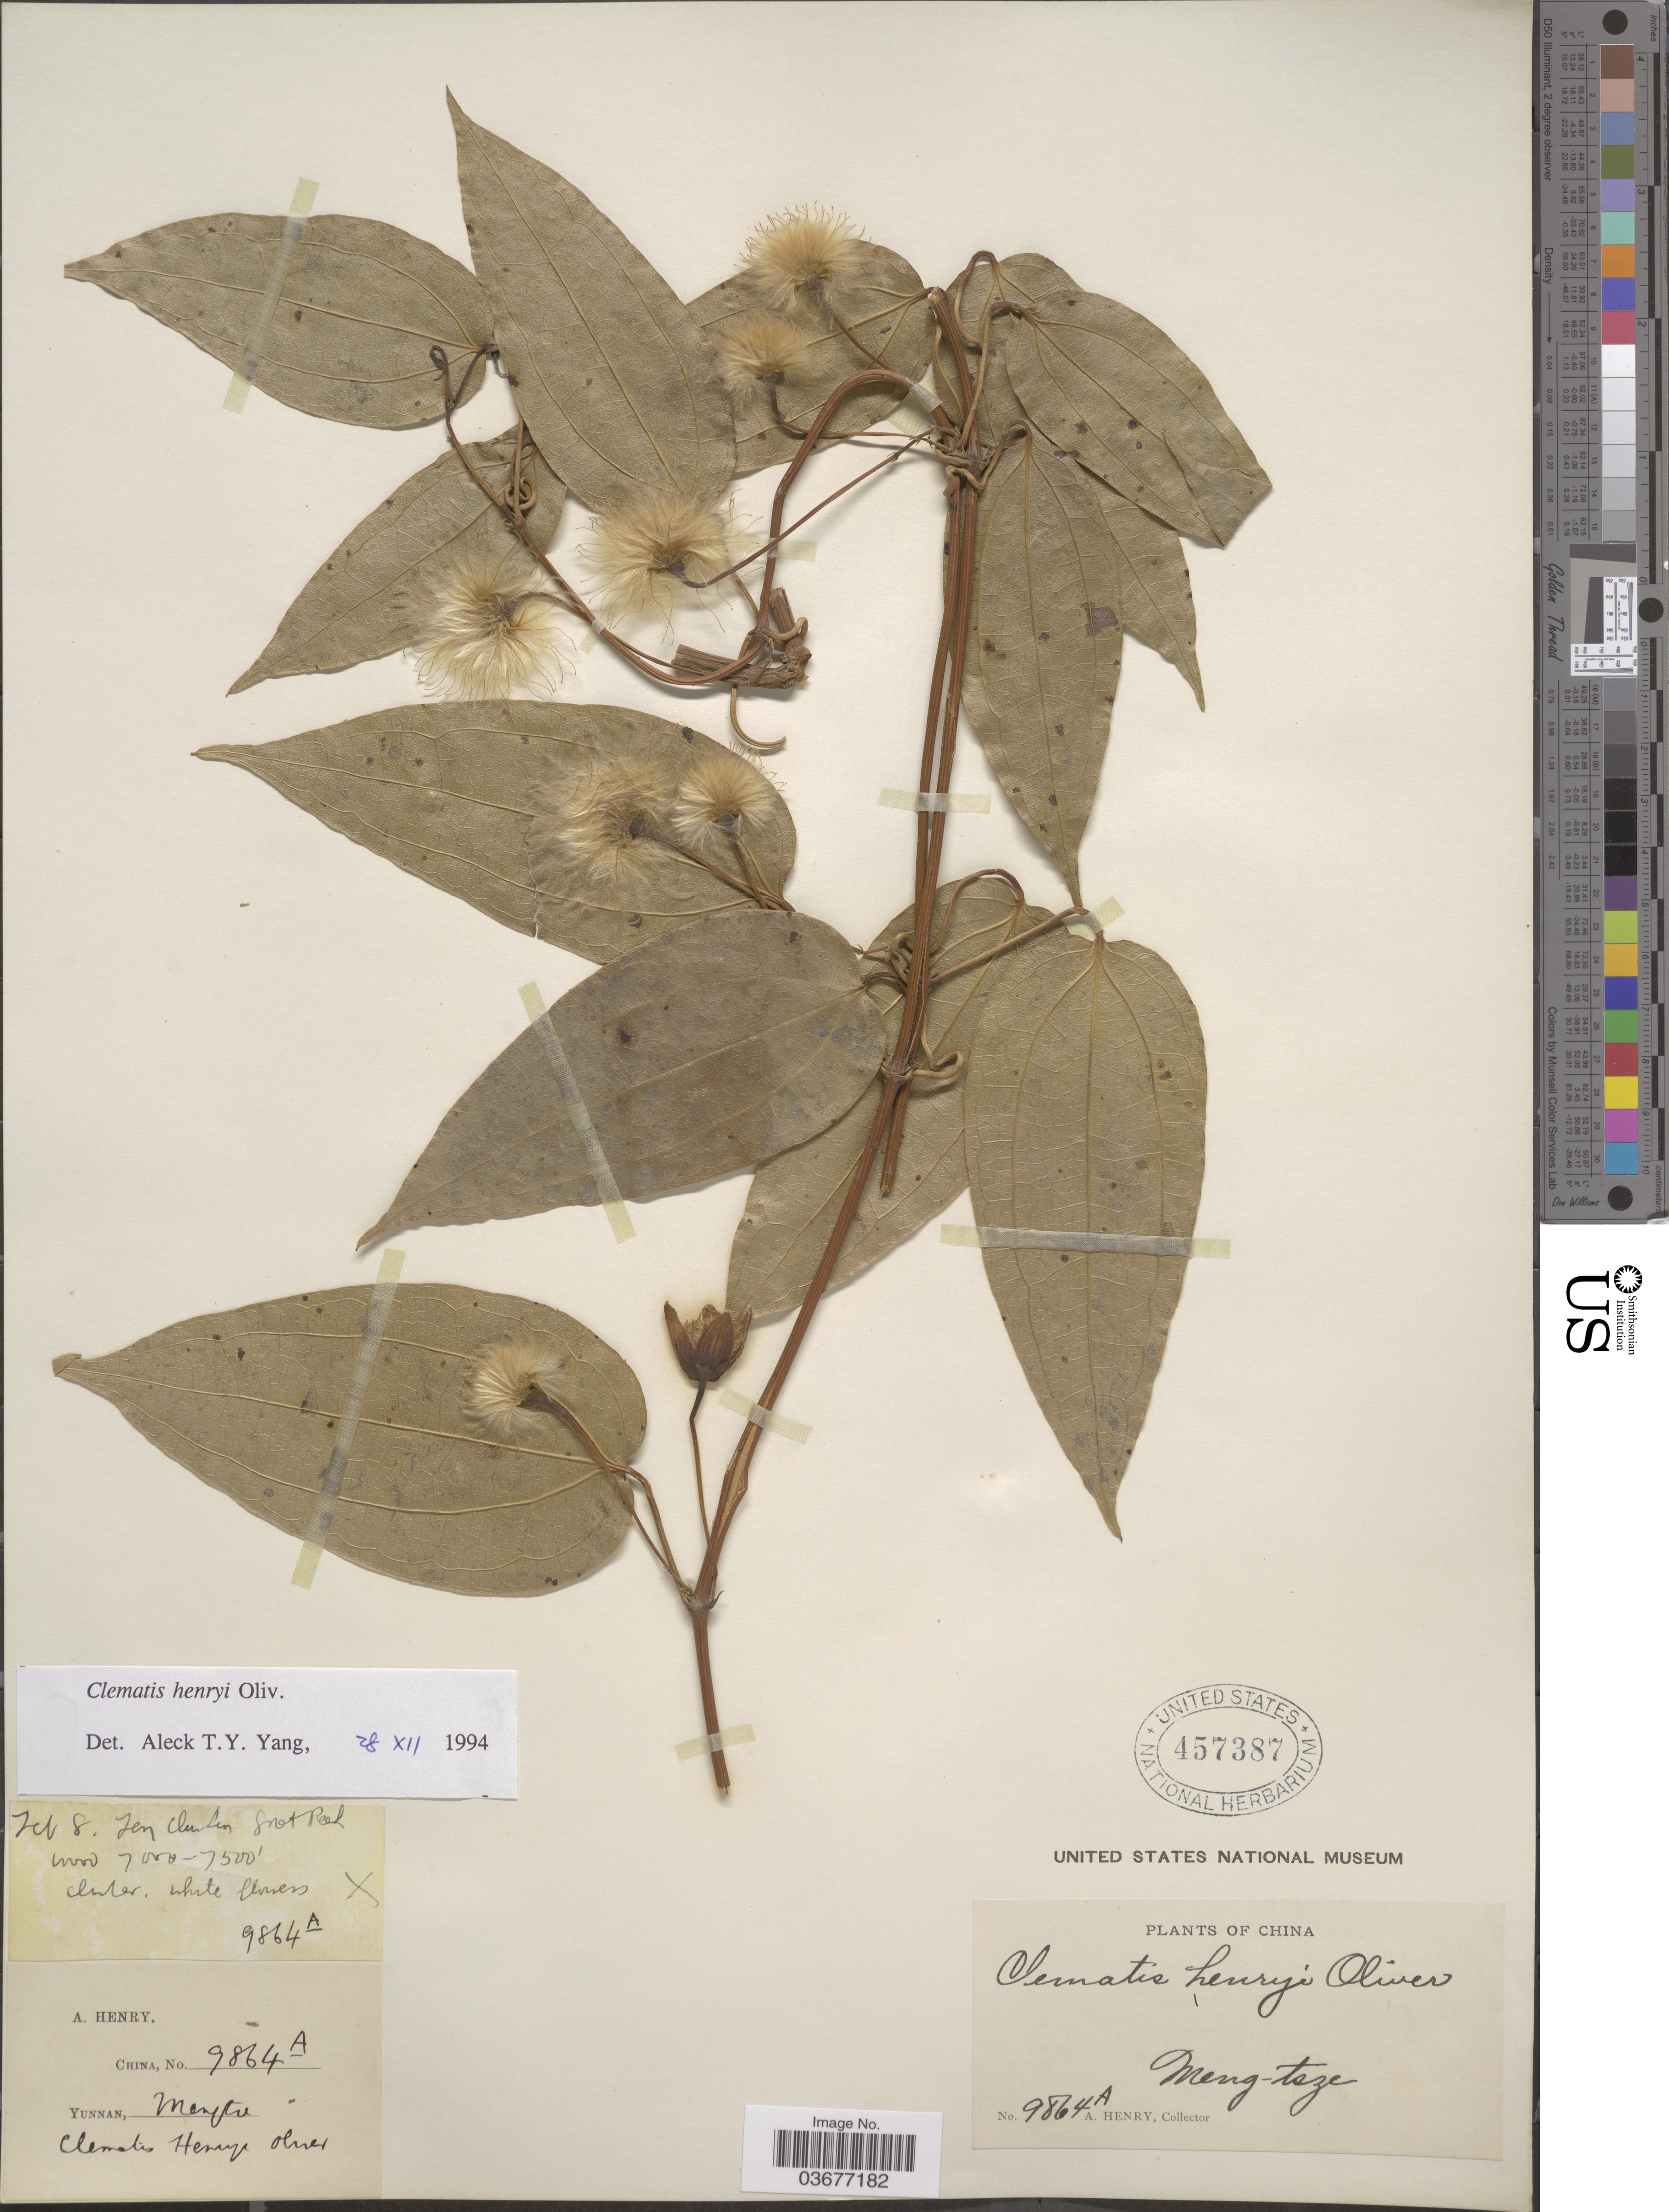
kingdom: Plantae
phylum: Tracheophyta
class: Magnoliopsida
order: Ranunculales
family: Ranunculaceae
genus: Clematis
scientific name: Clematis henryi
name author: Oliv.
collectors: A. Henry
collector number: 9864 A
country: China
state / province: Yunnan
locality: Mengtze.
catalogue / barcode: US 457387